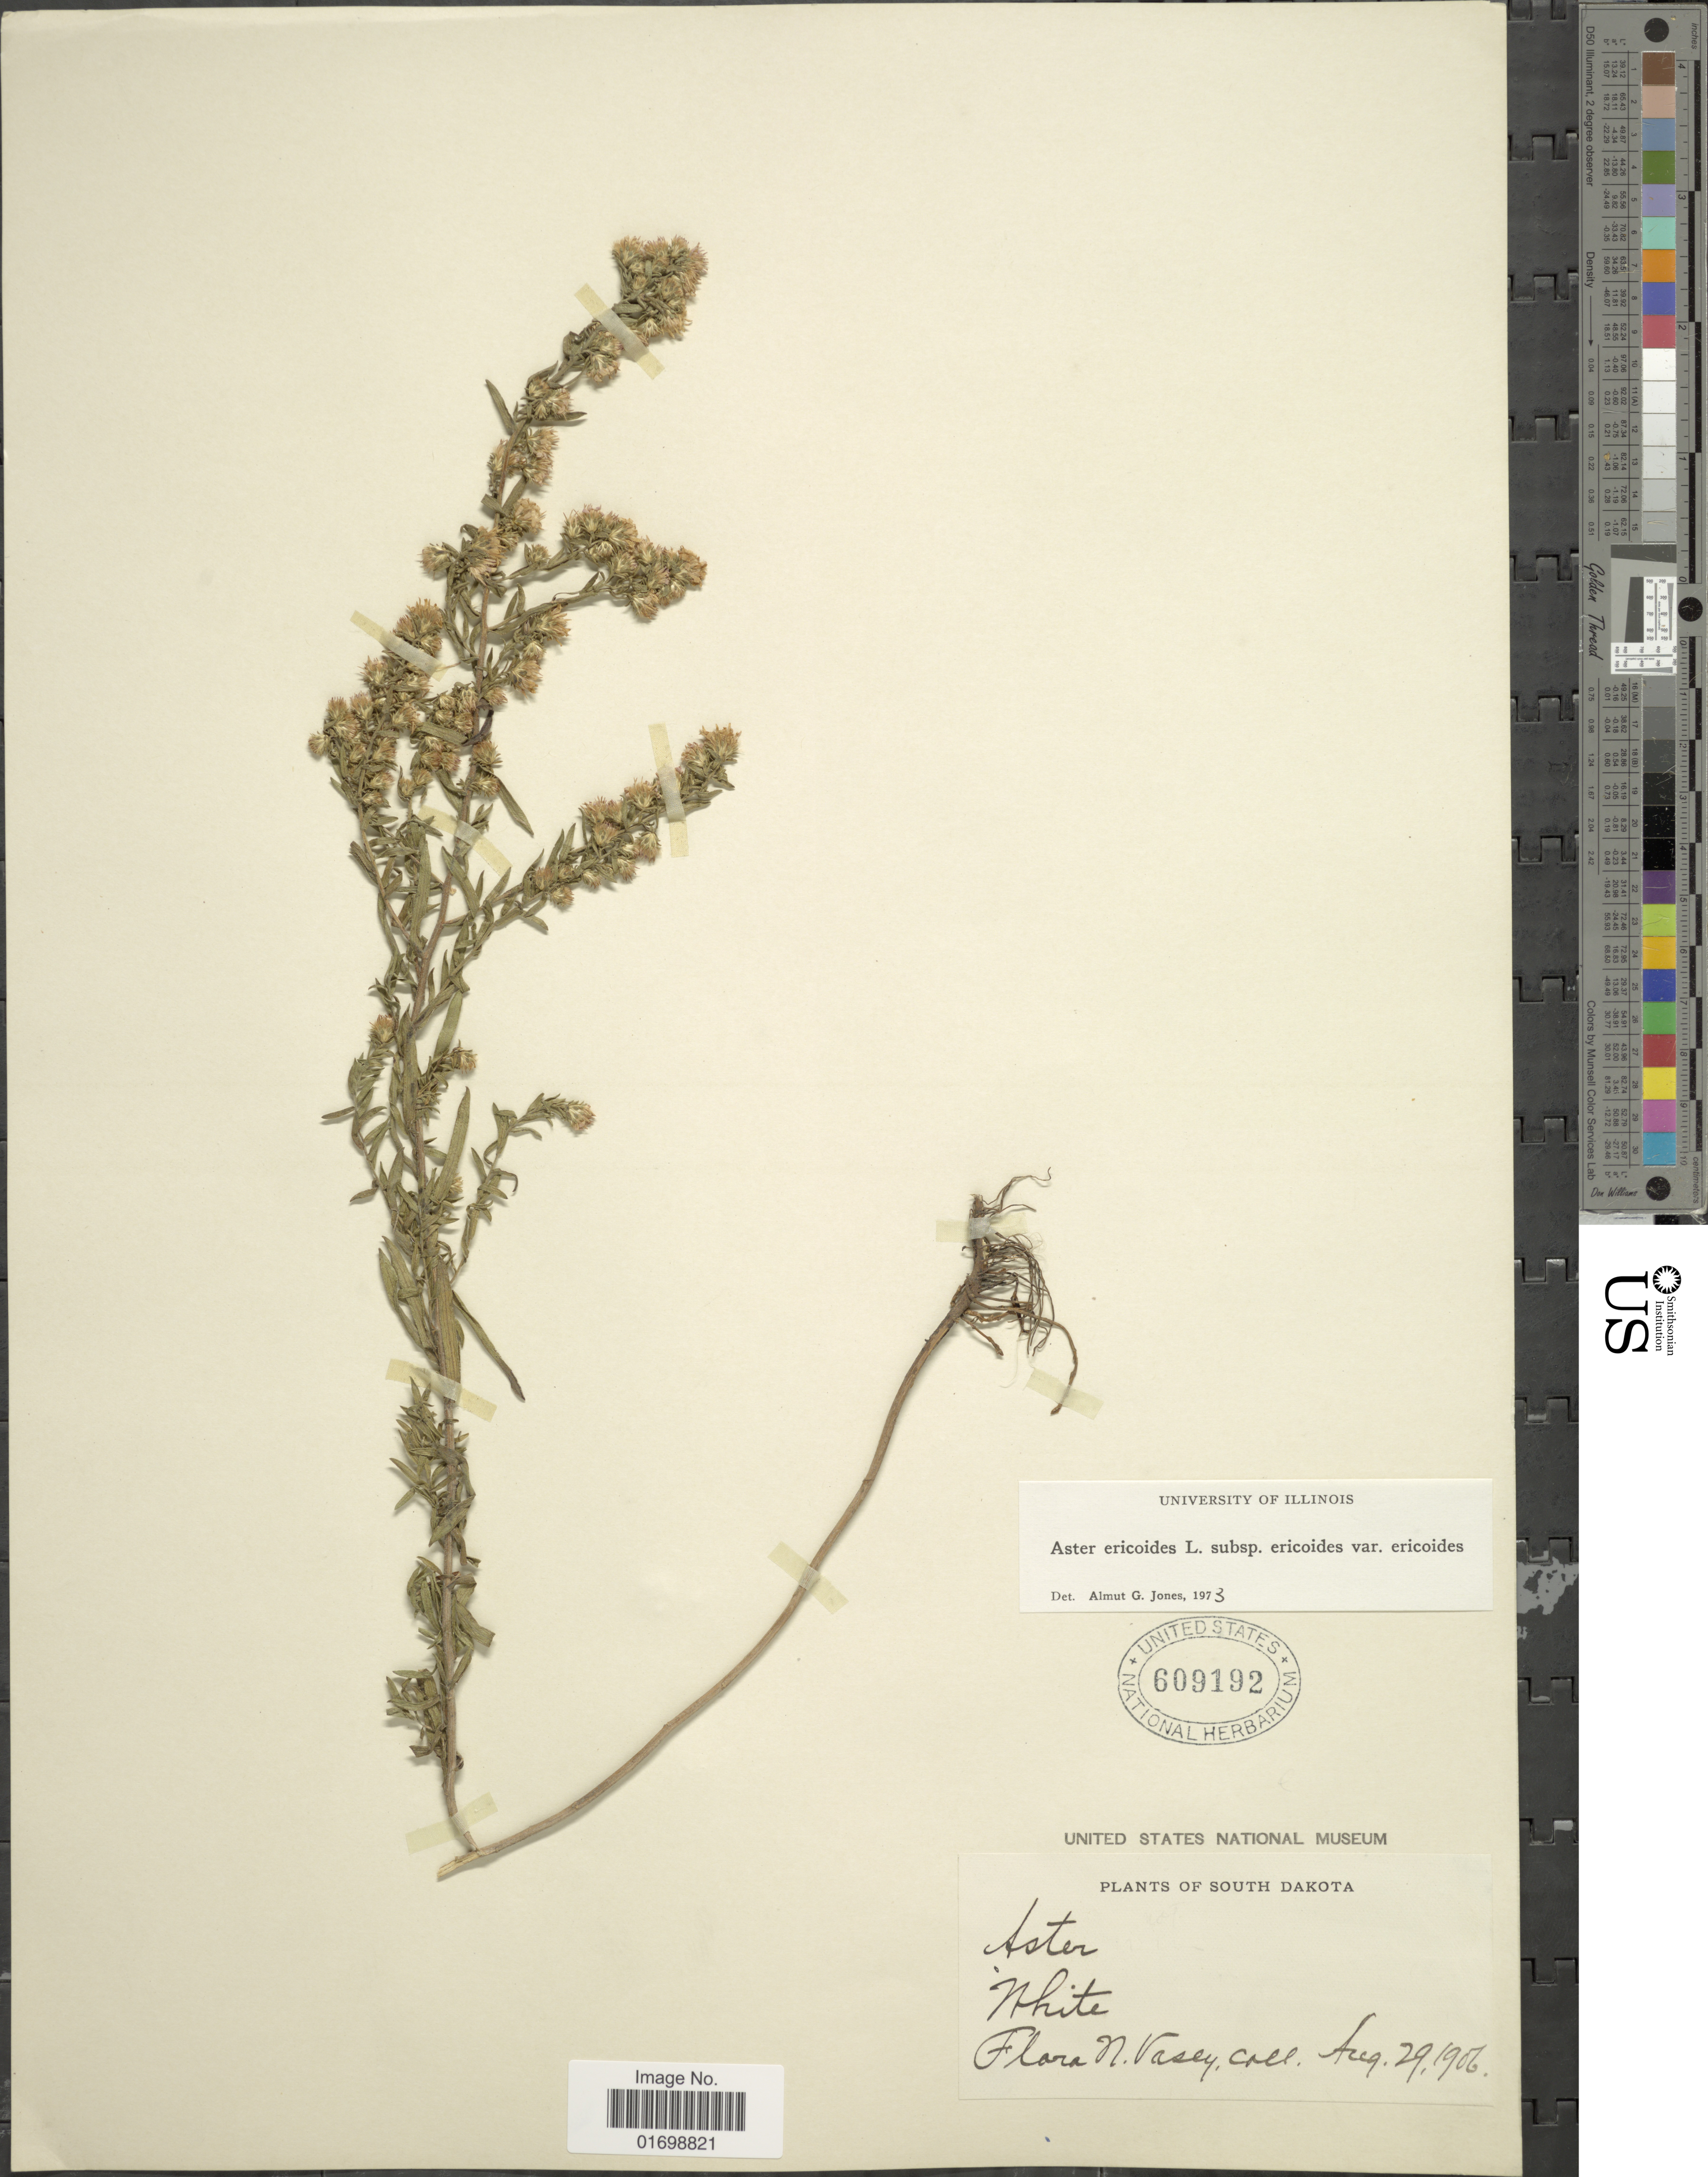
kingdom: Plantae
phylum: Tracheophyta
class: Magnoliopsida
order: Asterales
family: Asteraceae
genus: Symphyotrichum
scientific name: Symphyotrichum ericoides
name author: (L.) G.L. Nesom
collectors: N. Vasey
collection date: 1906-08-29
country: United States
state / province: South Dakota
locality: White.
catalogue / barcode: US 609192